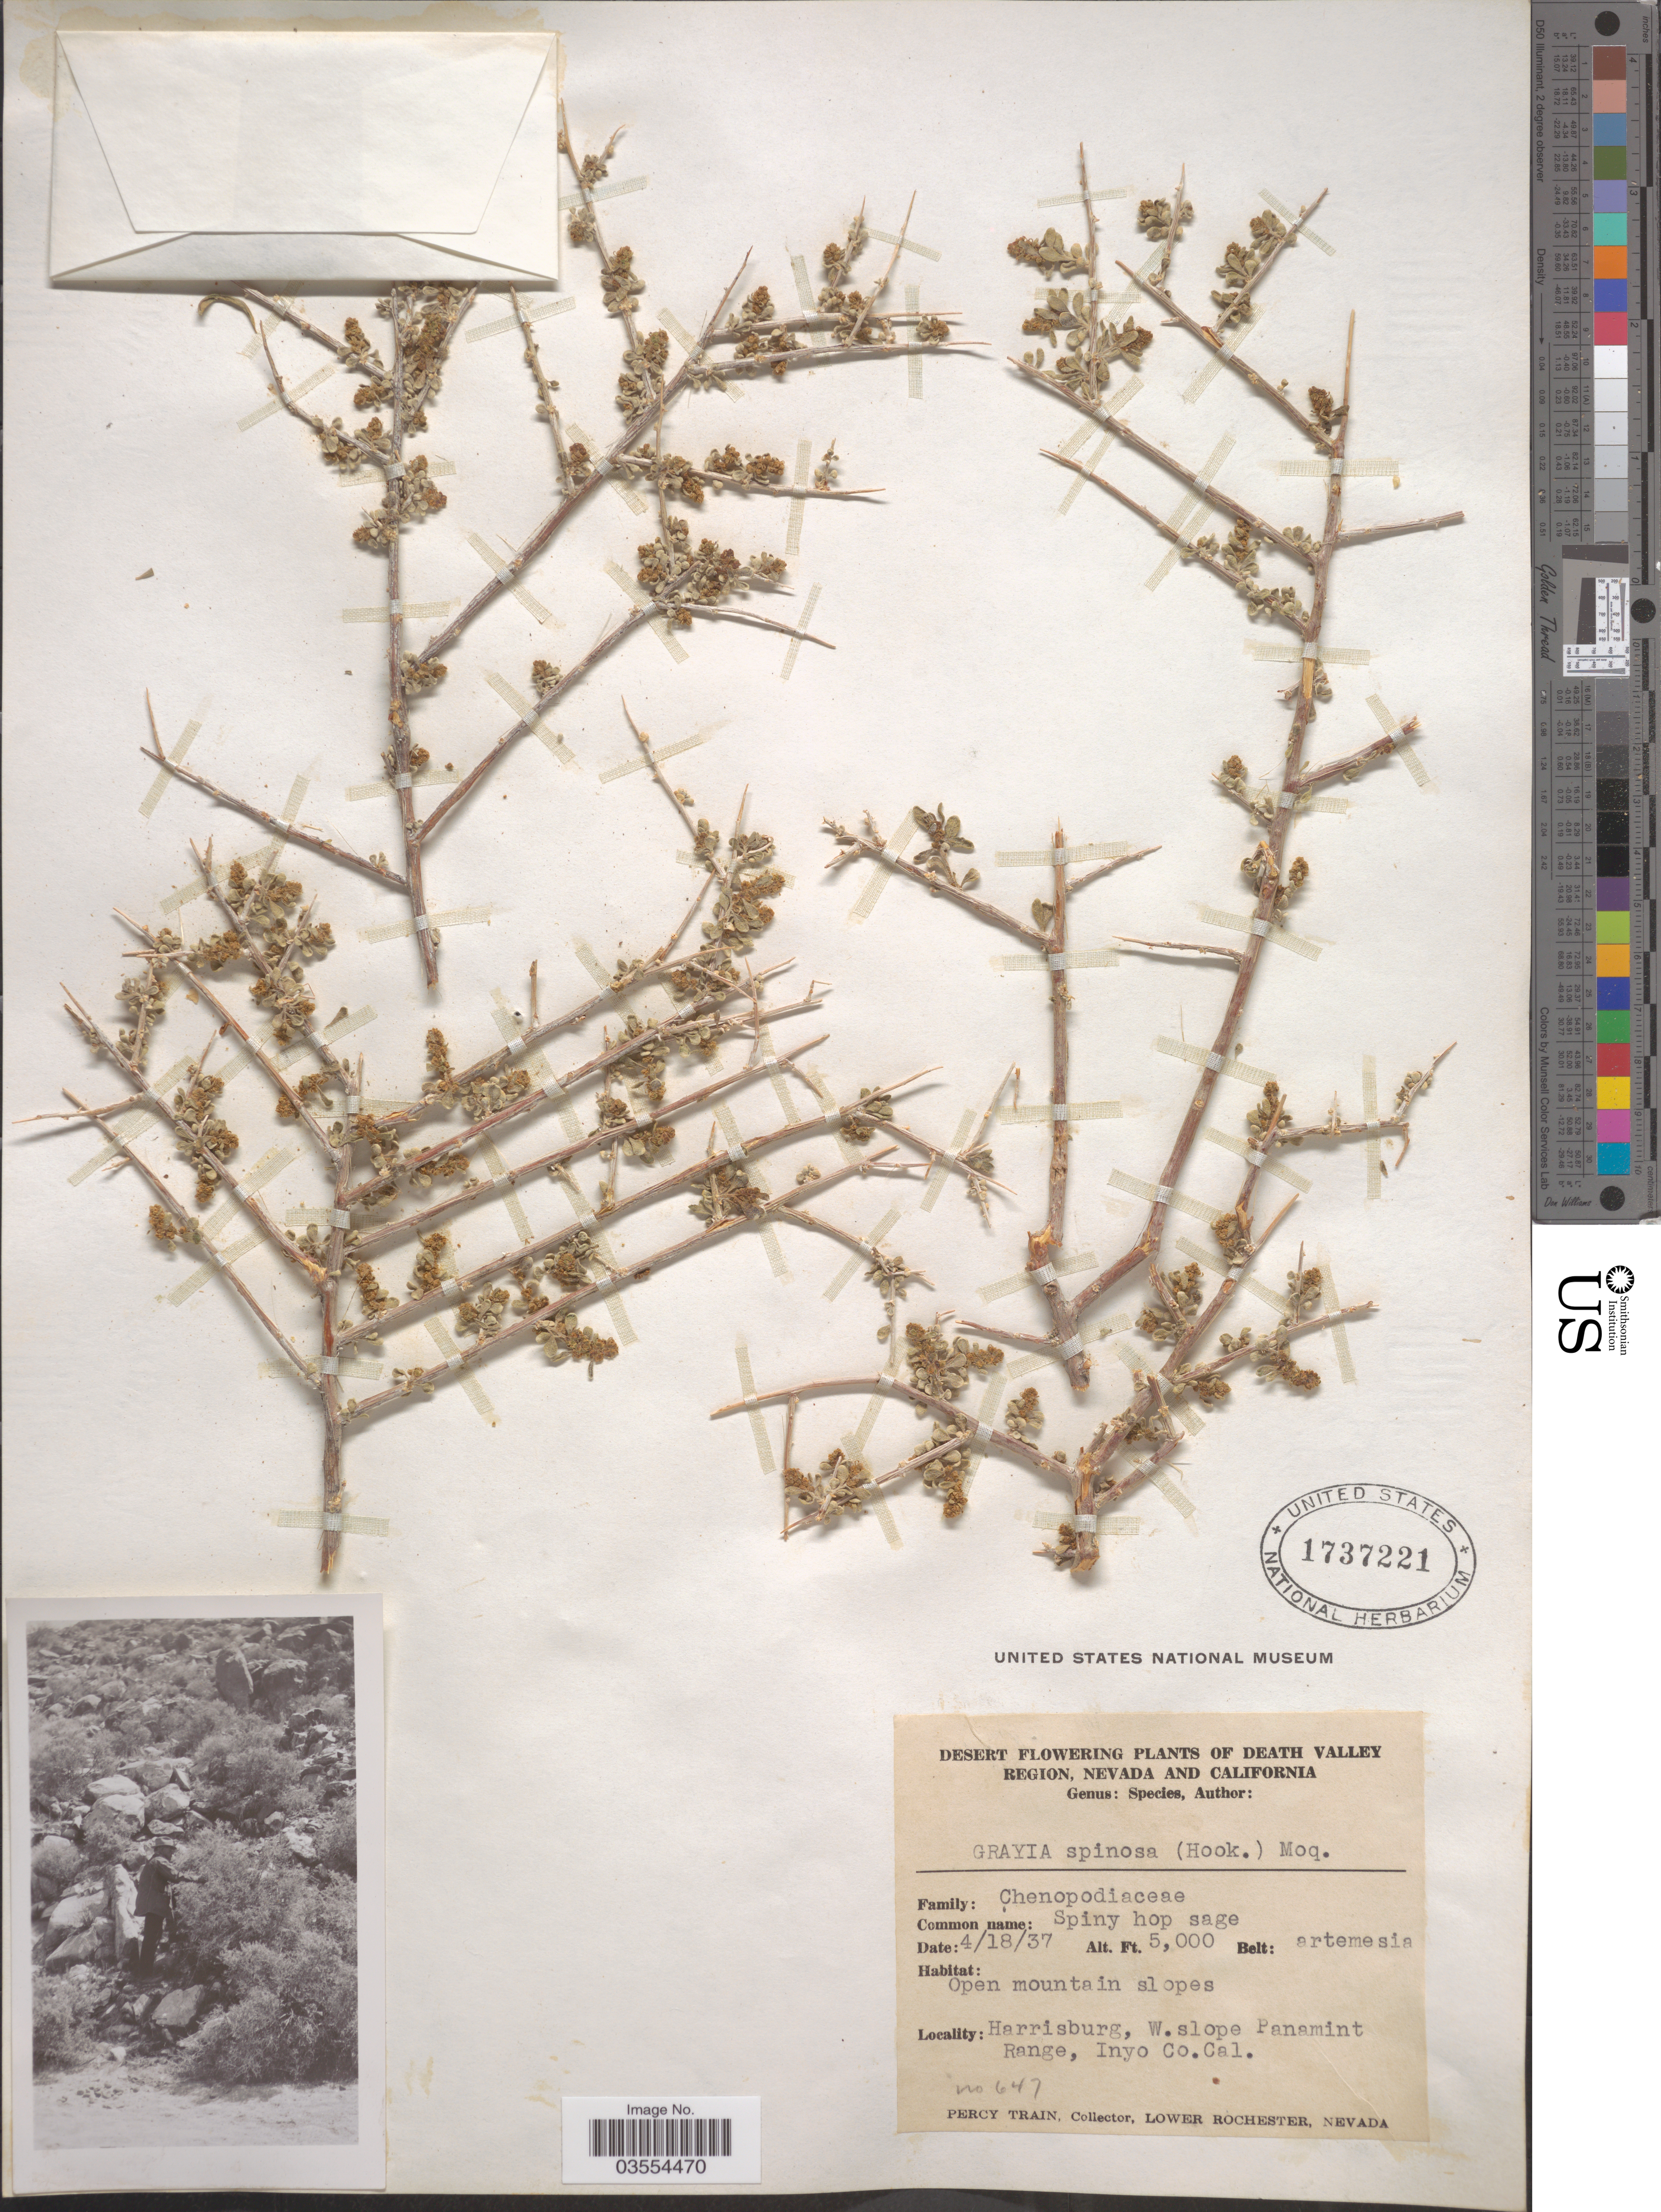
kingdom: Plantae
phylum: Tracheophyta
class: Magnoliopsida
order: Caryophyllales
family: Amaranthaceae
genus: Grayia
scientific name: Grayia spinosa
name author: (Hook.) Moq.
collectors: P. Train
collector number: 647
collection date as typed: Transcribed d/m/y: 18/4/37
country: United States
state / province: California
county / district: Inyo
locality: Harrisburg, W. slope Panamint Range, Inyo Co.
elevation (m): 1524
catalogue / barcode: US 1737221